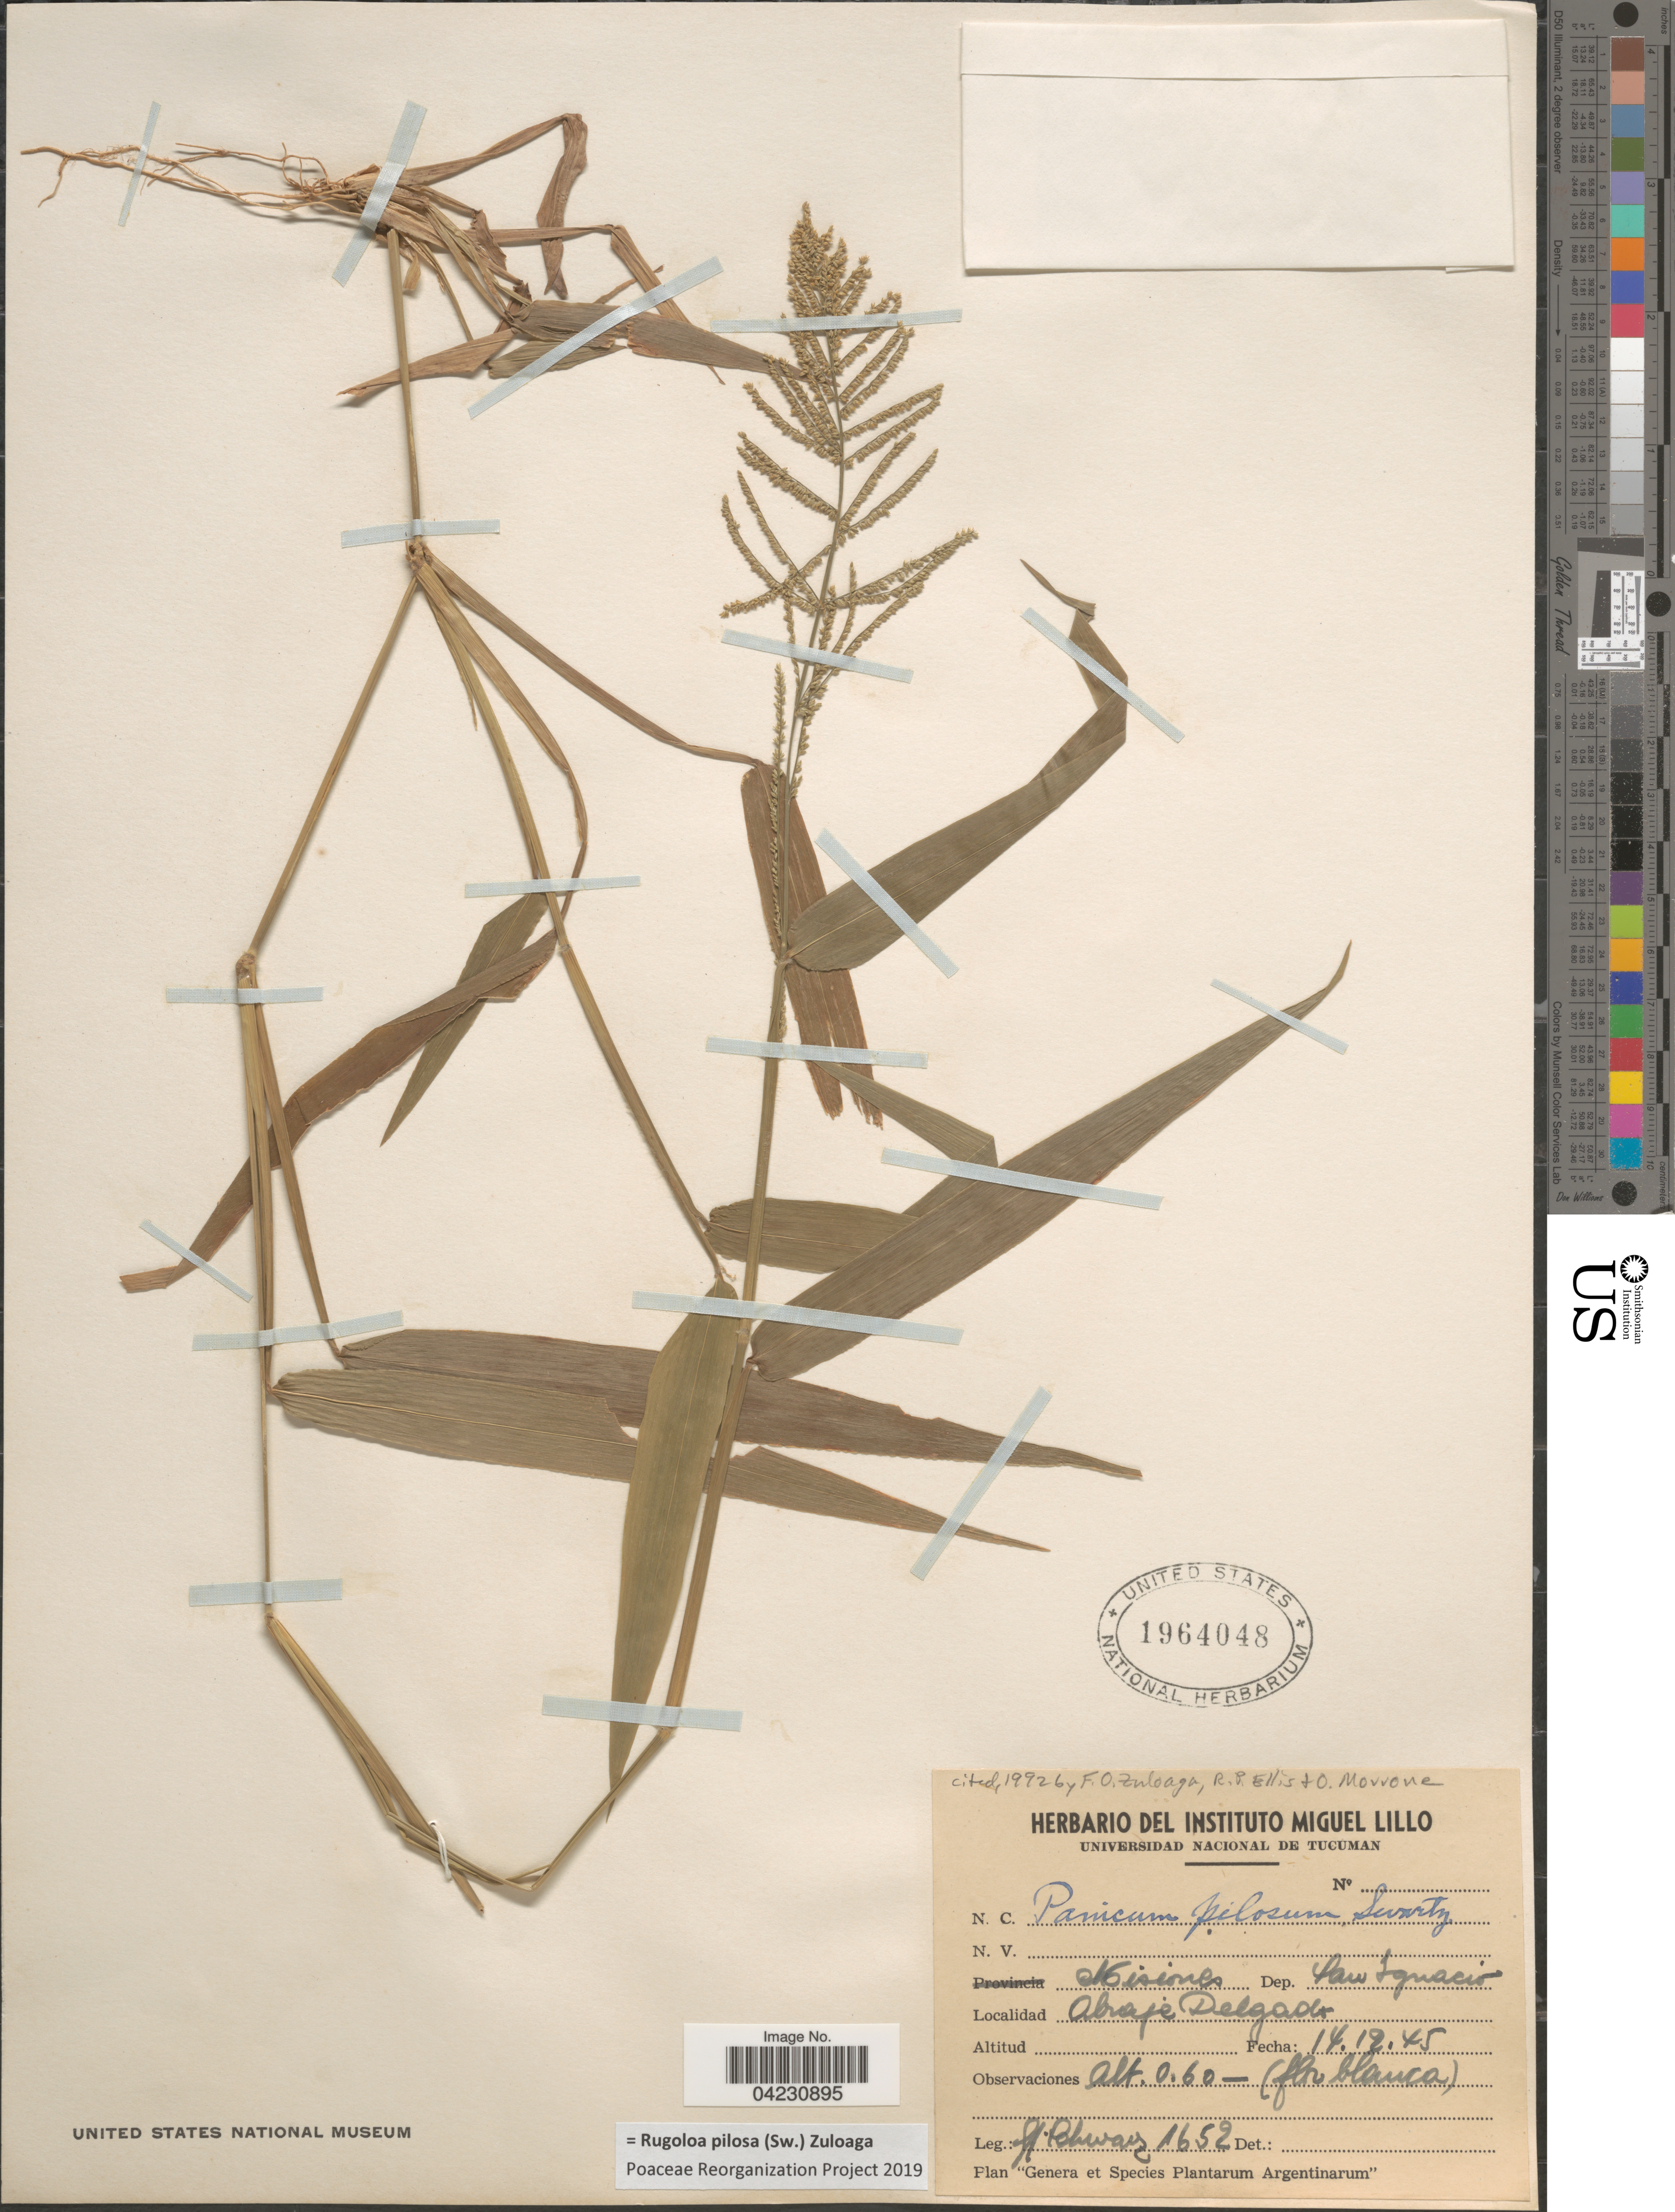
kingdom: Plantae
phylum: Tracheophyta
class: Liliopsida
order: Poales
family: Poaceae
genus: Rugoloa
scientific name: Rugoloa pilosa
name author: (Sw.) Zuloaga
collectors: G. J. Schwarz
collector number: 1652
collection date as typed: Transcribed d/m/y: 14/12/45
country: Argentina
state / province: Misiones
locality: Dep. San Ignacio. Abraje Delgada.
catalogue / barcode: US 1964048